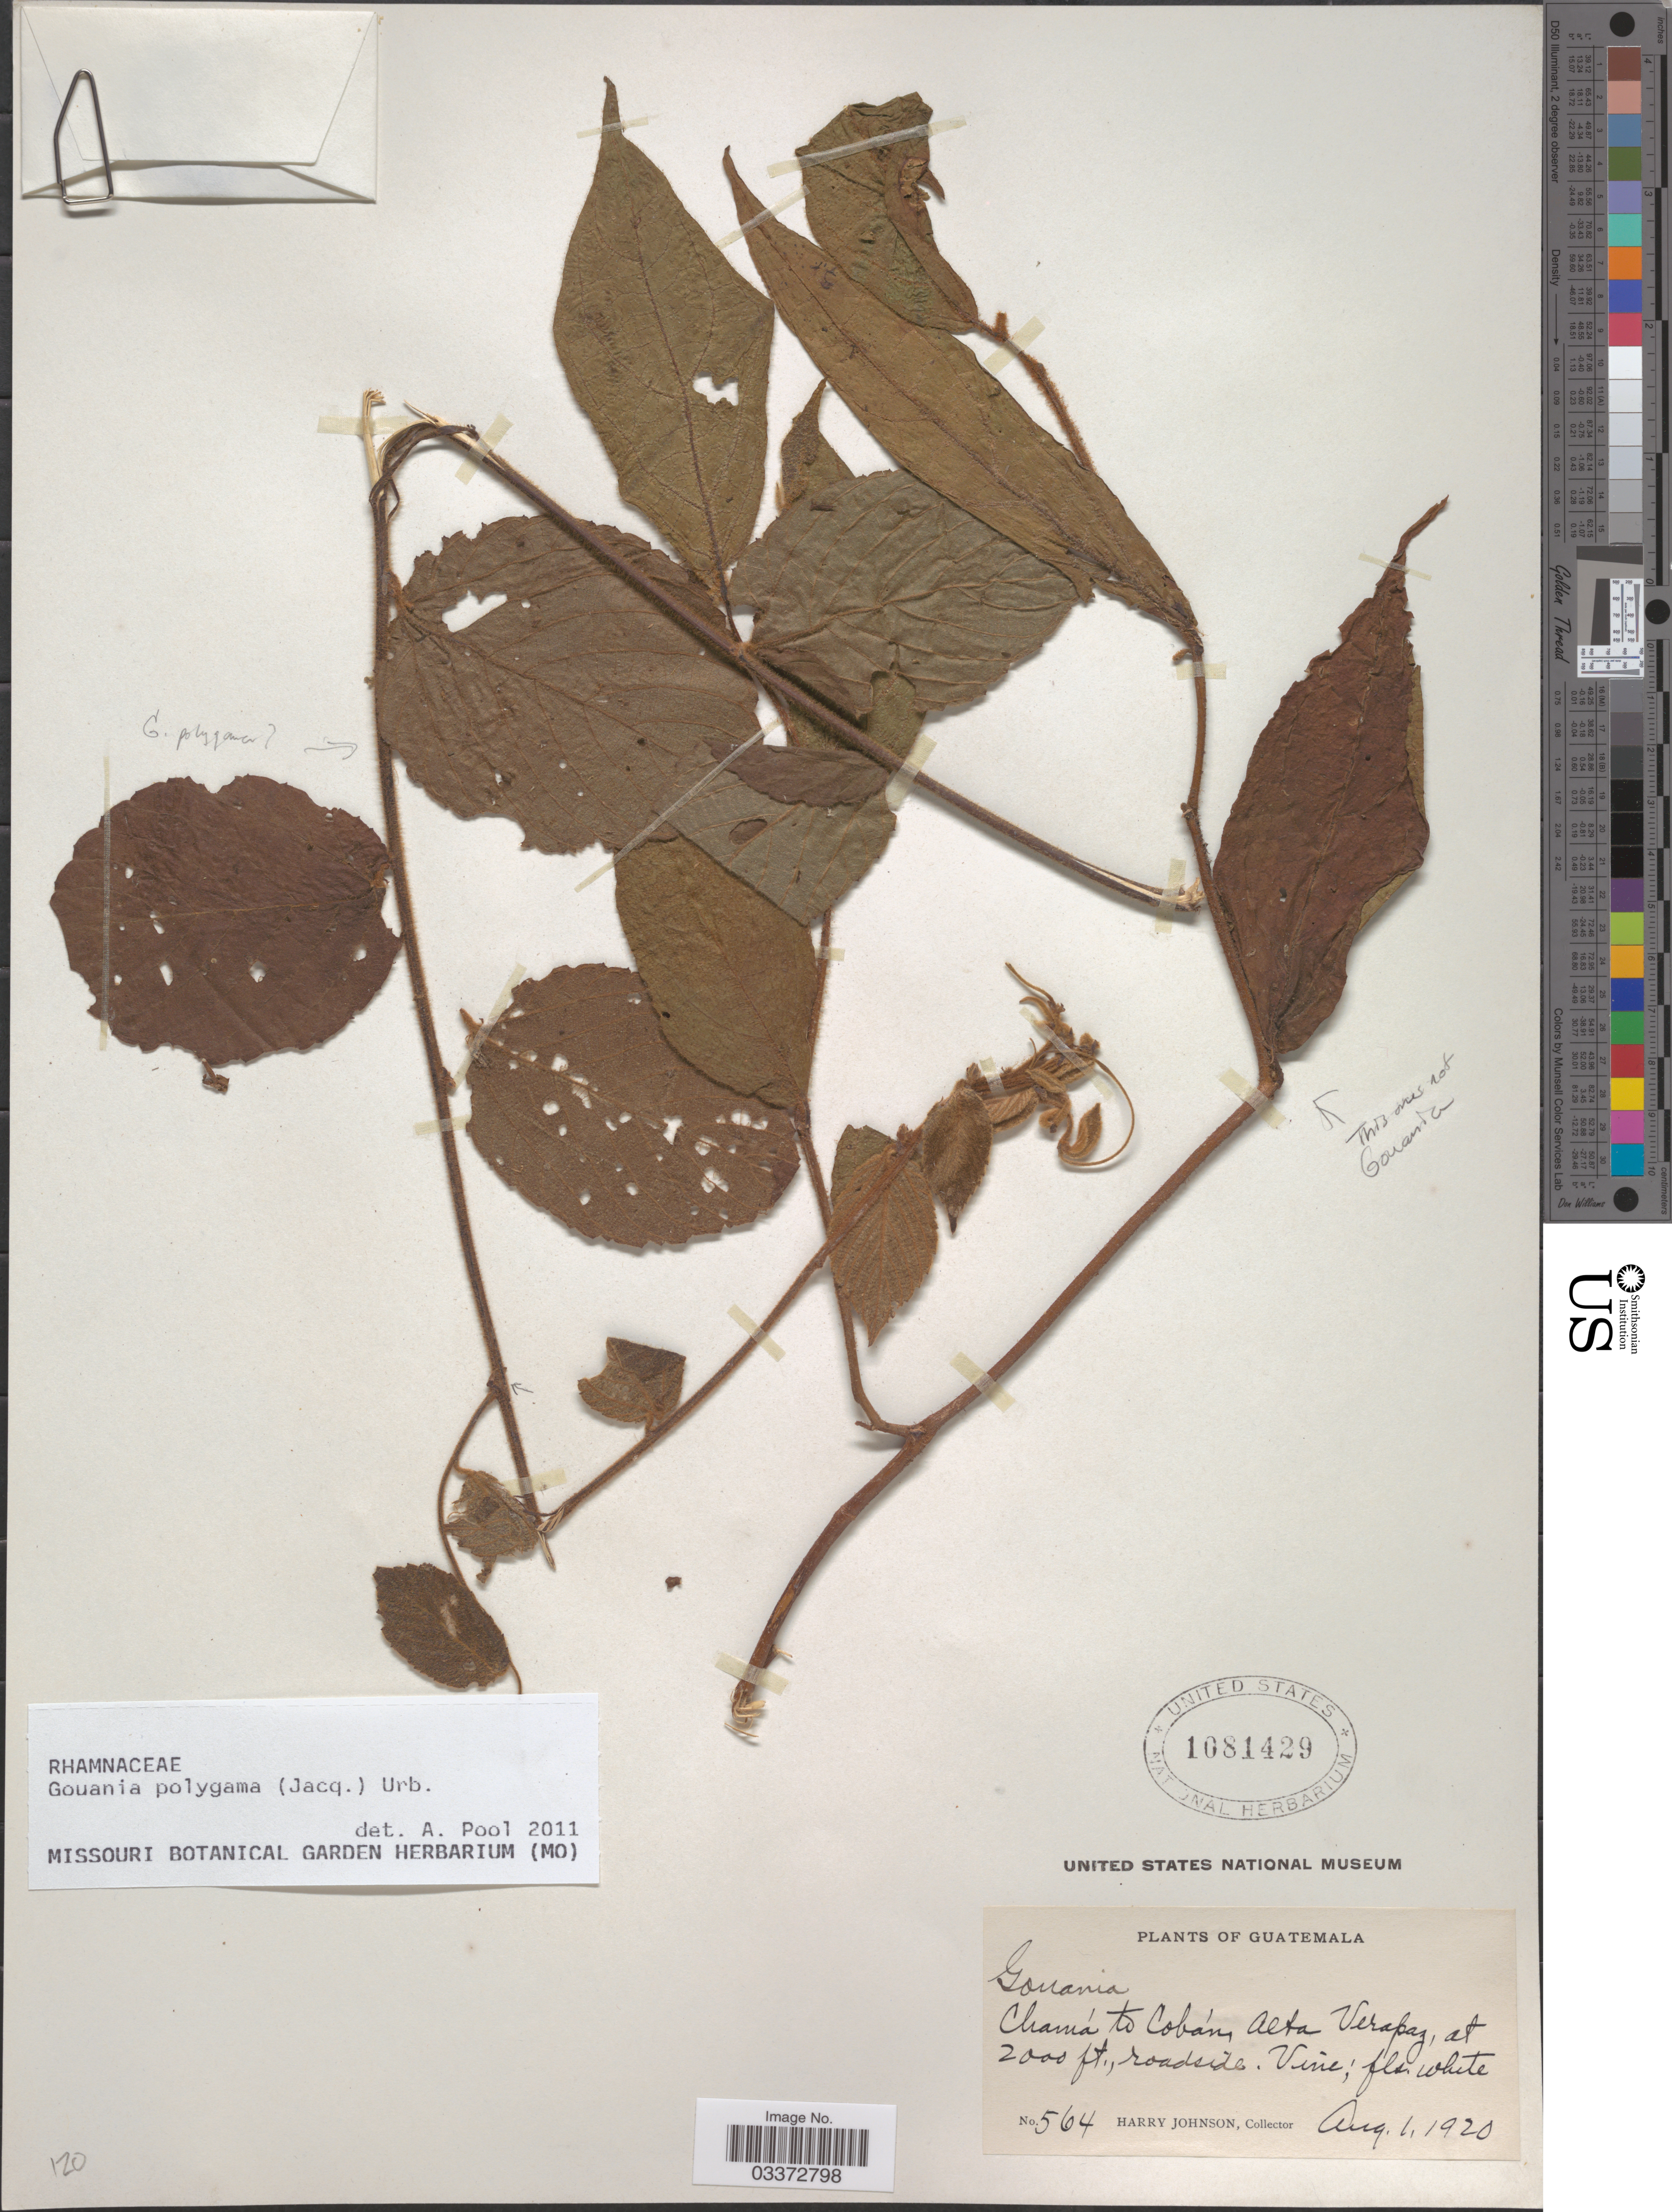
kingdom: Plantae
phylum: Tracheophyta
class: Magnoliopsida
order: Rosales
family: Rhamnaceae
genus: Gouania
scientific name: Gouania polygama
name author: (Jacq.) Urb.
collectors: H. Johnson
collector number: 564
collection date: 1920-08-01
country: Guatemala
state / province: Alta Verapaz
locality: Chamá to Cobán.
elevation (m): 610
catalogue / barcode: US 1081429